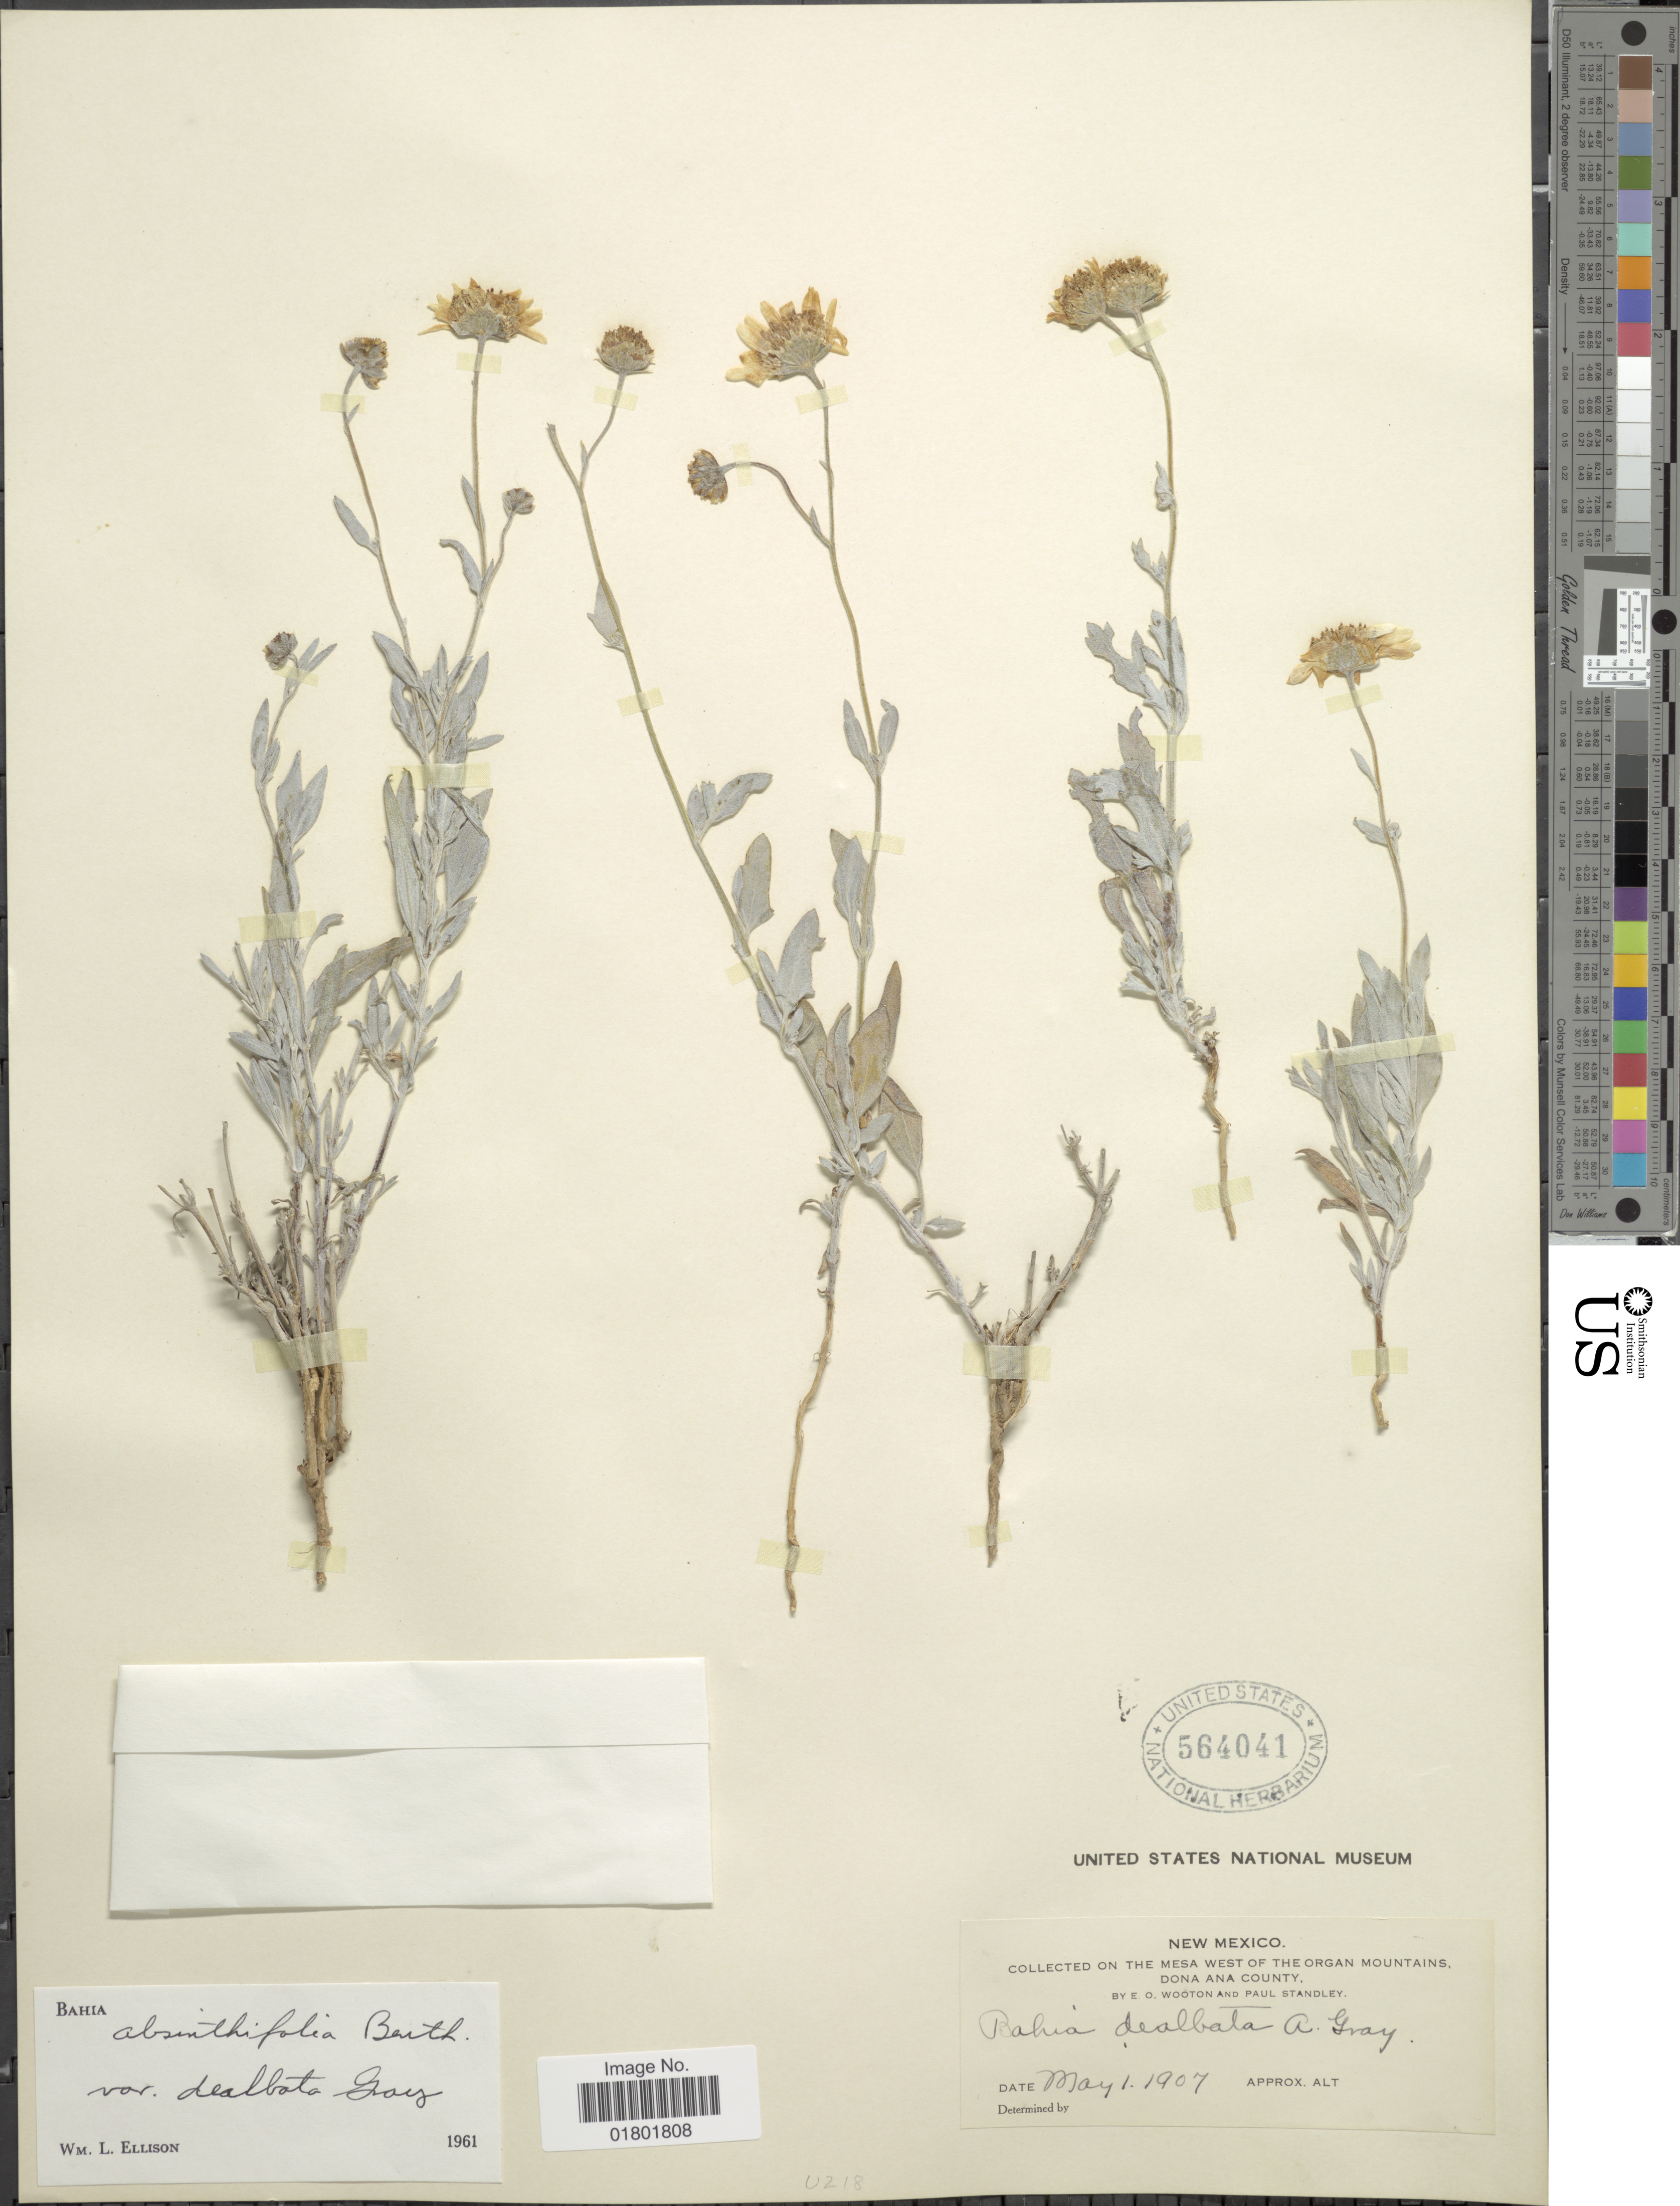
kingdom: Plantae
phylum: Tracheophyta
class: Magnoliopsida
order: Asterales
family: Asteraceae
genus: Bahia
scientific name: Bahia absinthifolia var. dealbata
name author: A. Gray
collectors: E. O. Wooton & P. C. Standley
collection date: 1907-05-01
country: United States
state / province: New Mexico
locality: On The Mesa West of The Organ Mountains, Dona Ana County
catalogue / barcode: US 564041